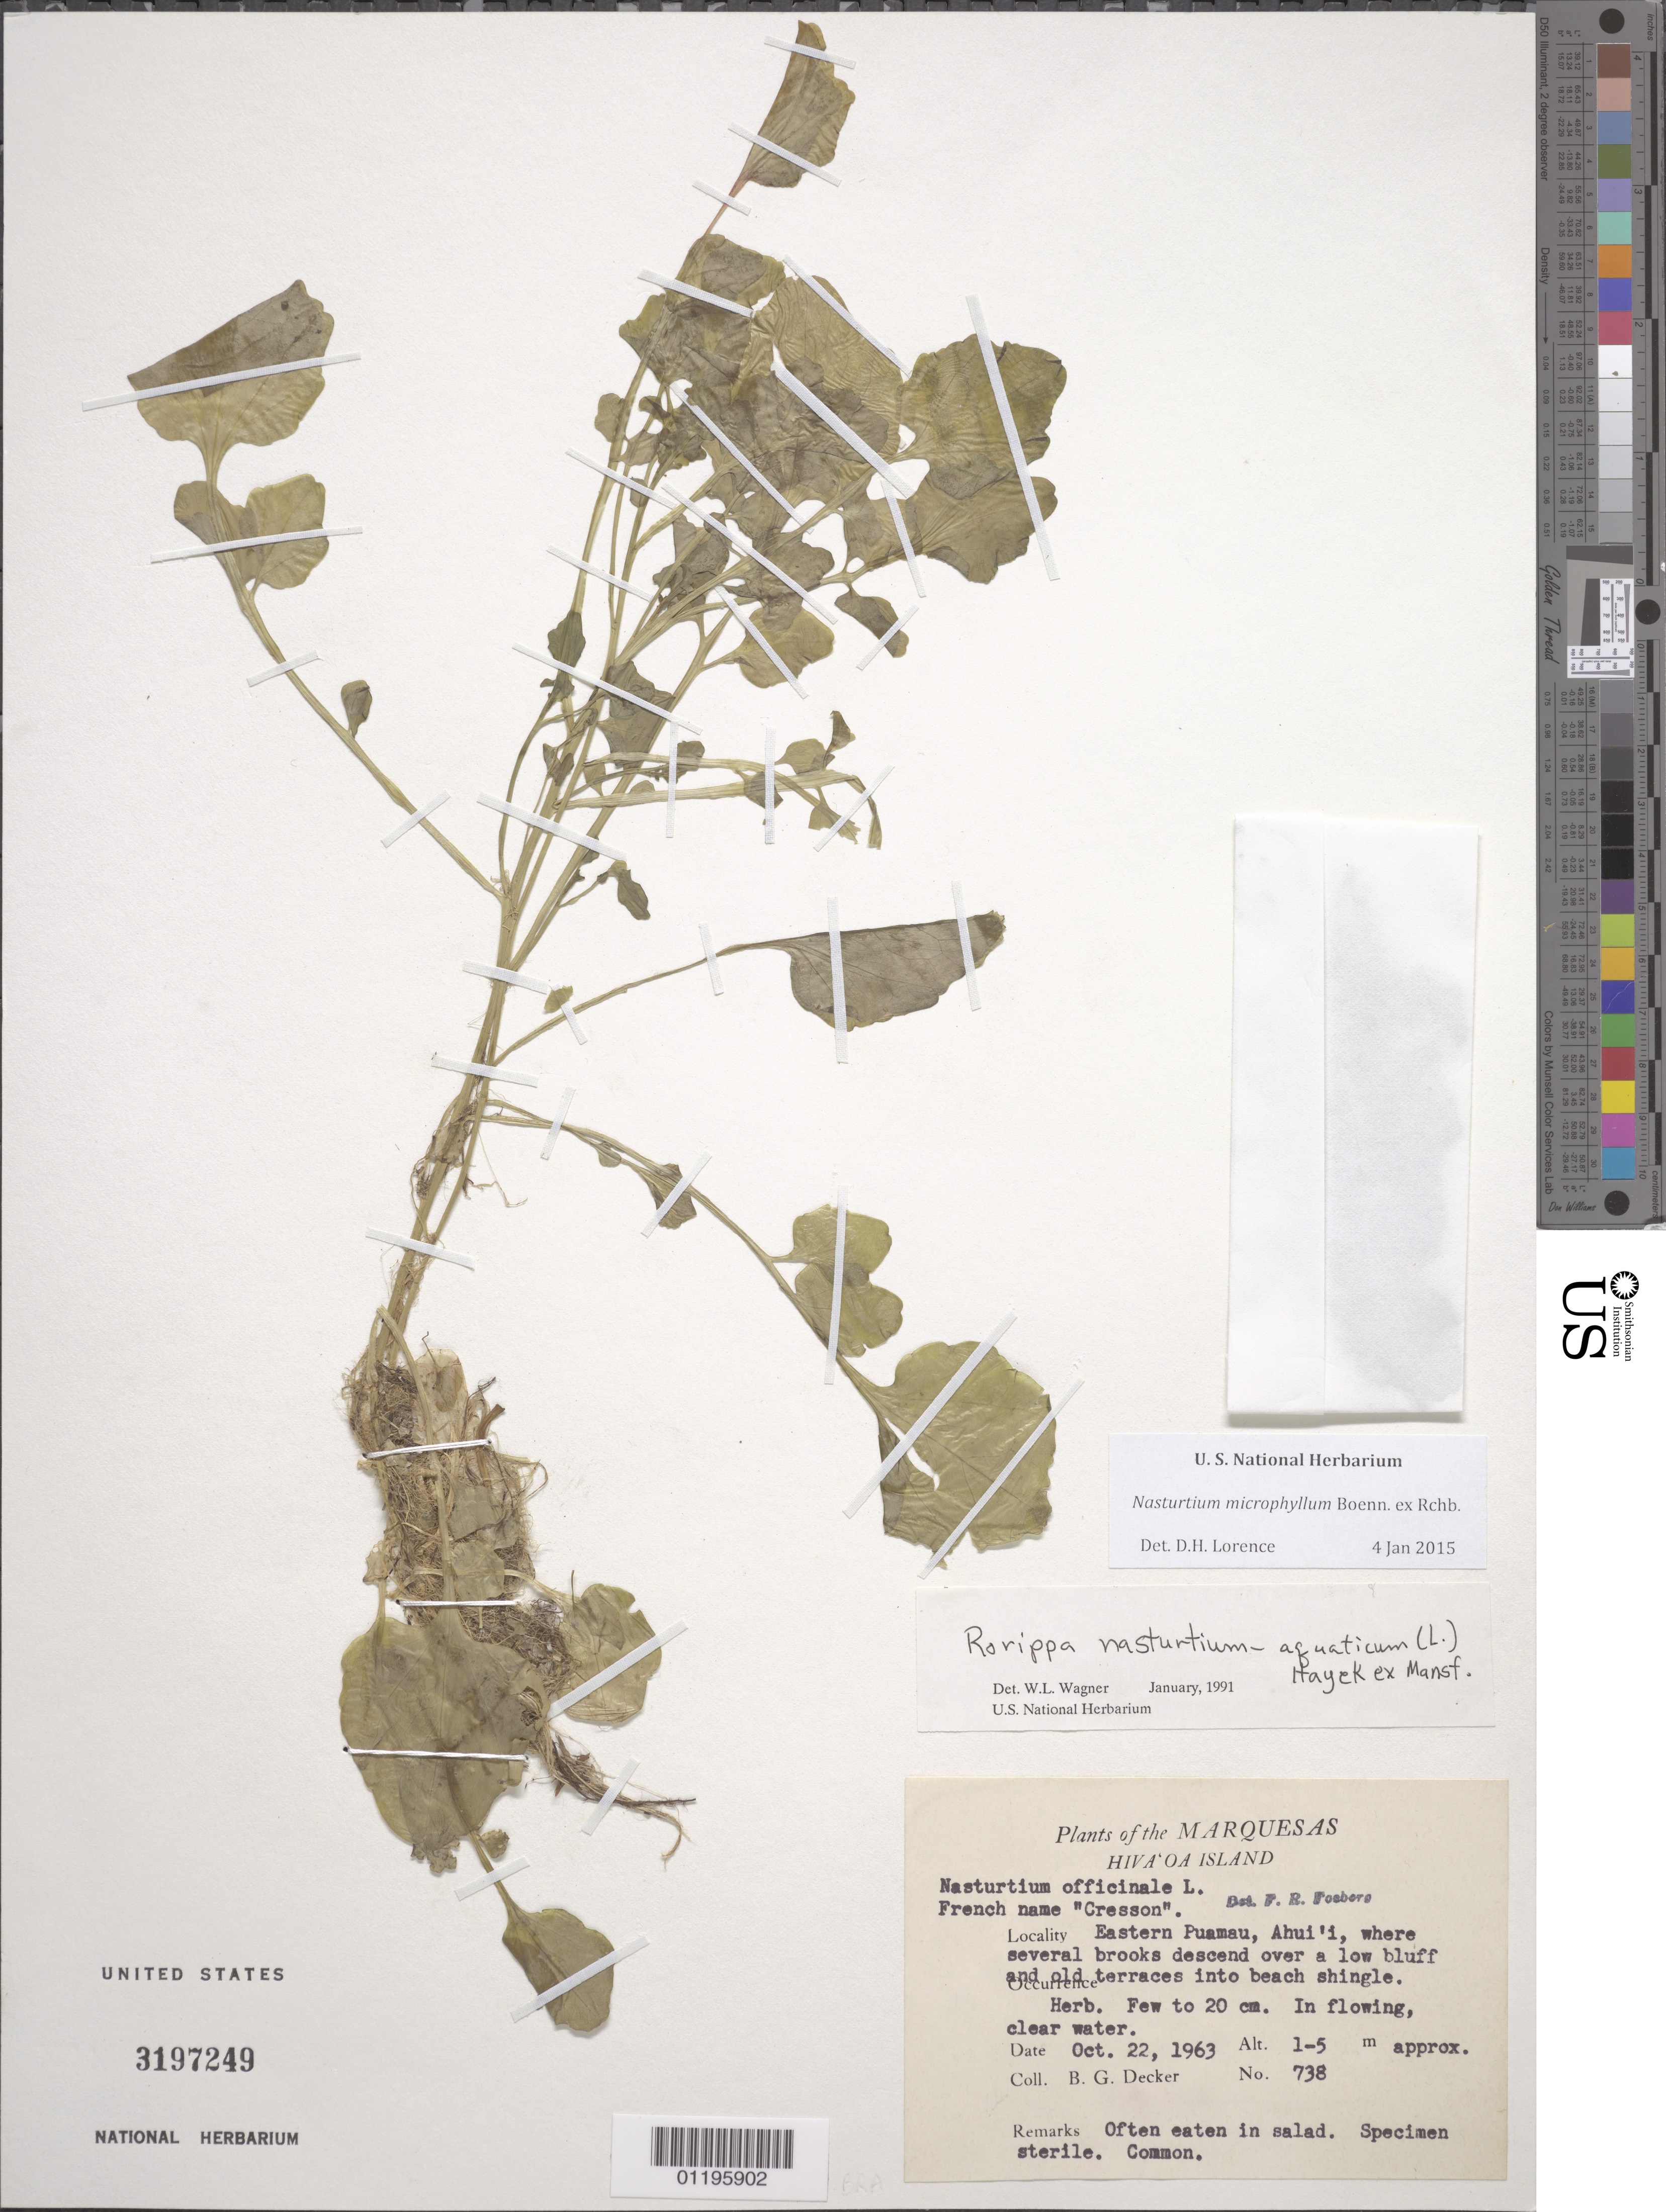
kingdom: Plantae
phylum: Tracheophyta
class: Magnoliopsida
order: Brassicales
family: Brassicaceae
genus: Nasturtium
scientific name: Nasturtium microphyllum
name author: (Boenn.) Rchb.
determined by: Lorence, David H., (PTBG), National Tropical Botanical Garden (UNITED STATES)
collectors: B. G. Decker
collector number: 738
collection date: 1963-10-22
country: French Polynesia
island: Hiva Oa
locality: E Puamau, Ahui'i, where several brooks descend over a low bluff and old terraces onto beach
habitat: Common. In flowing, clear water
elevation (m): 1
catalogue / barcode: US 3197249